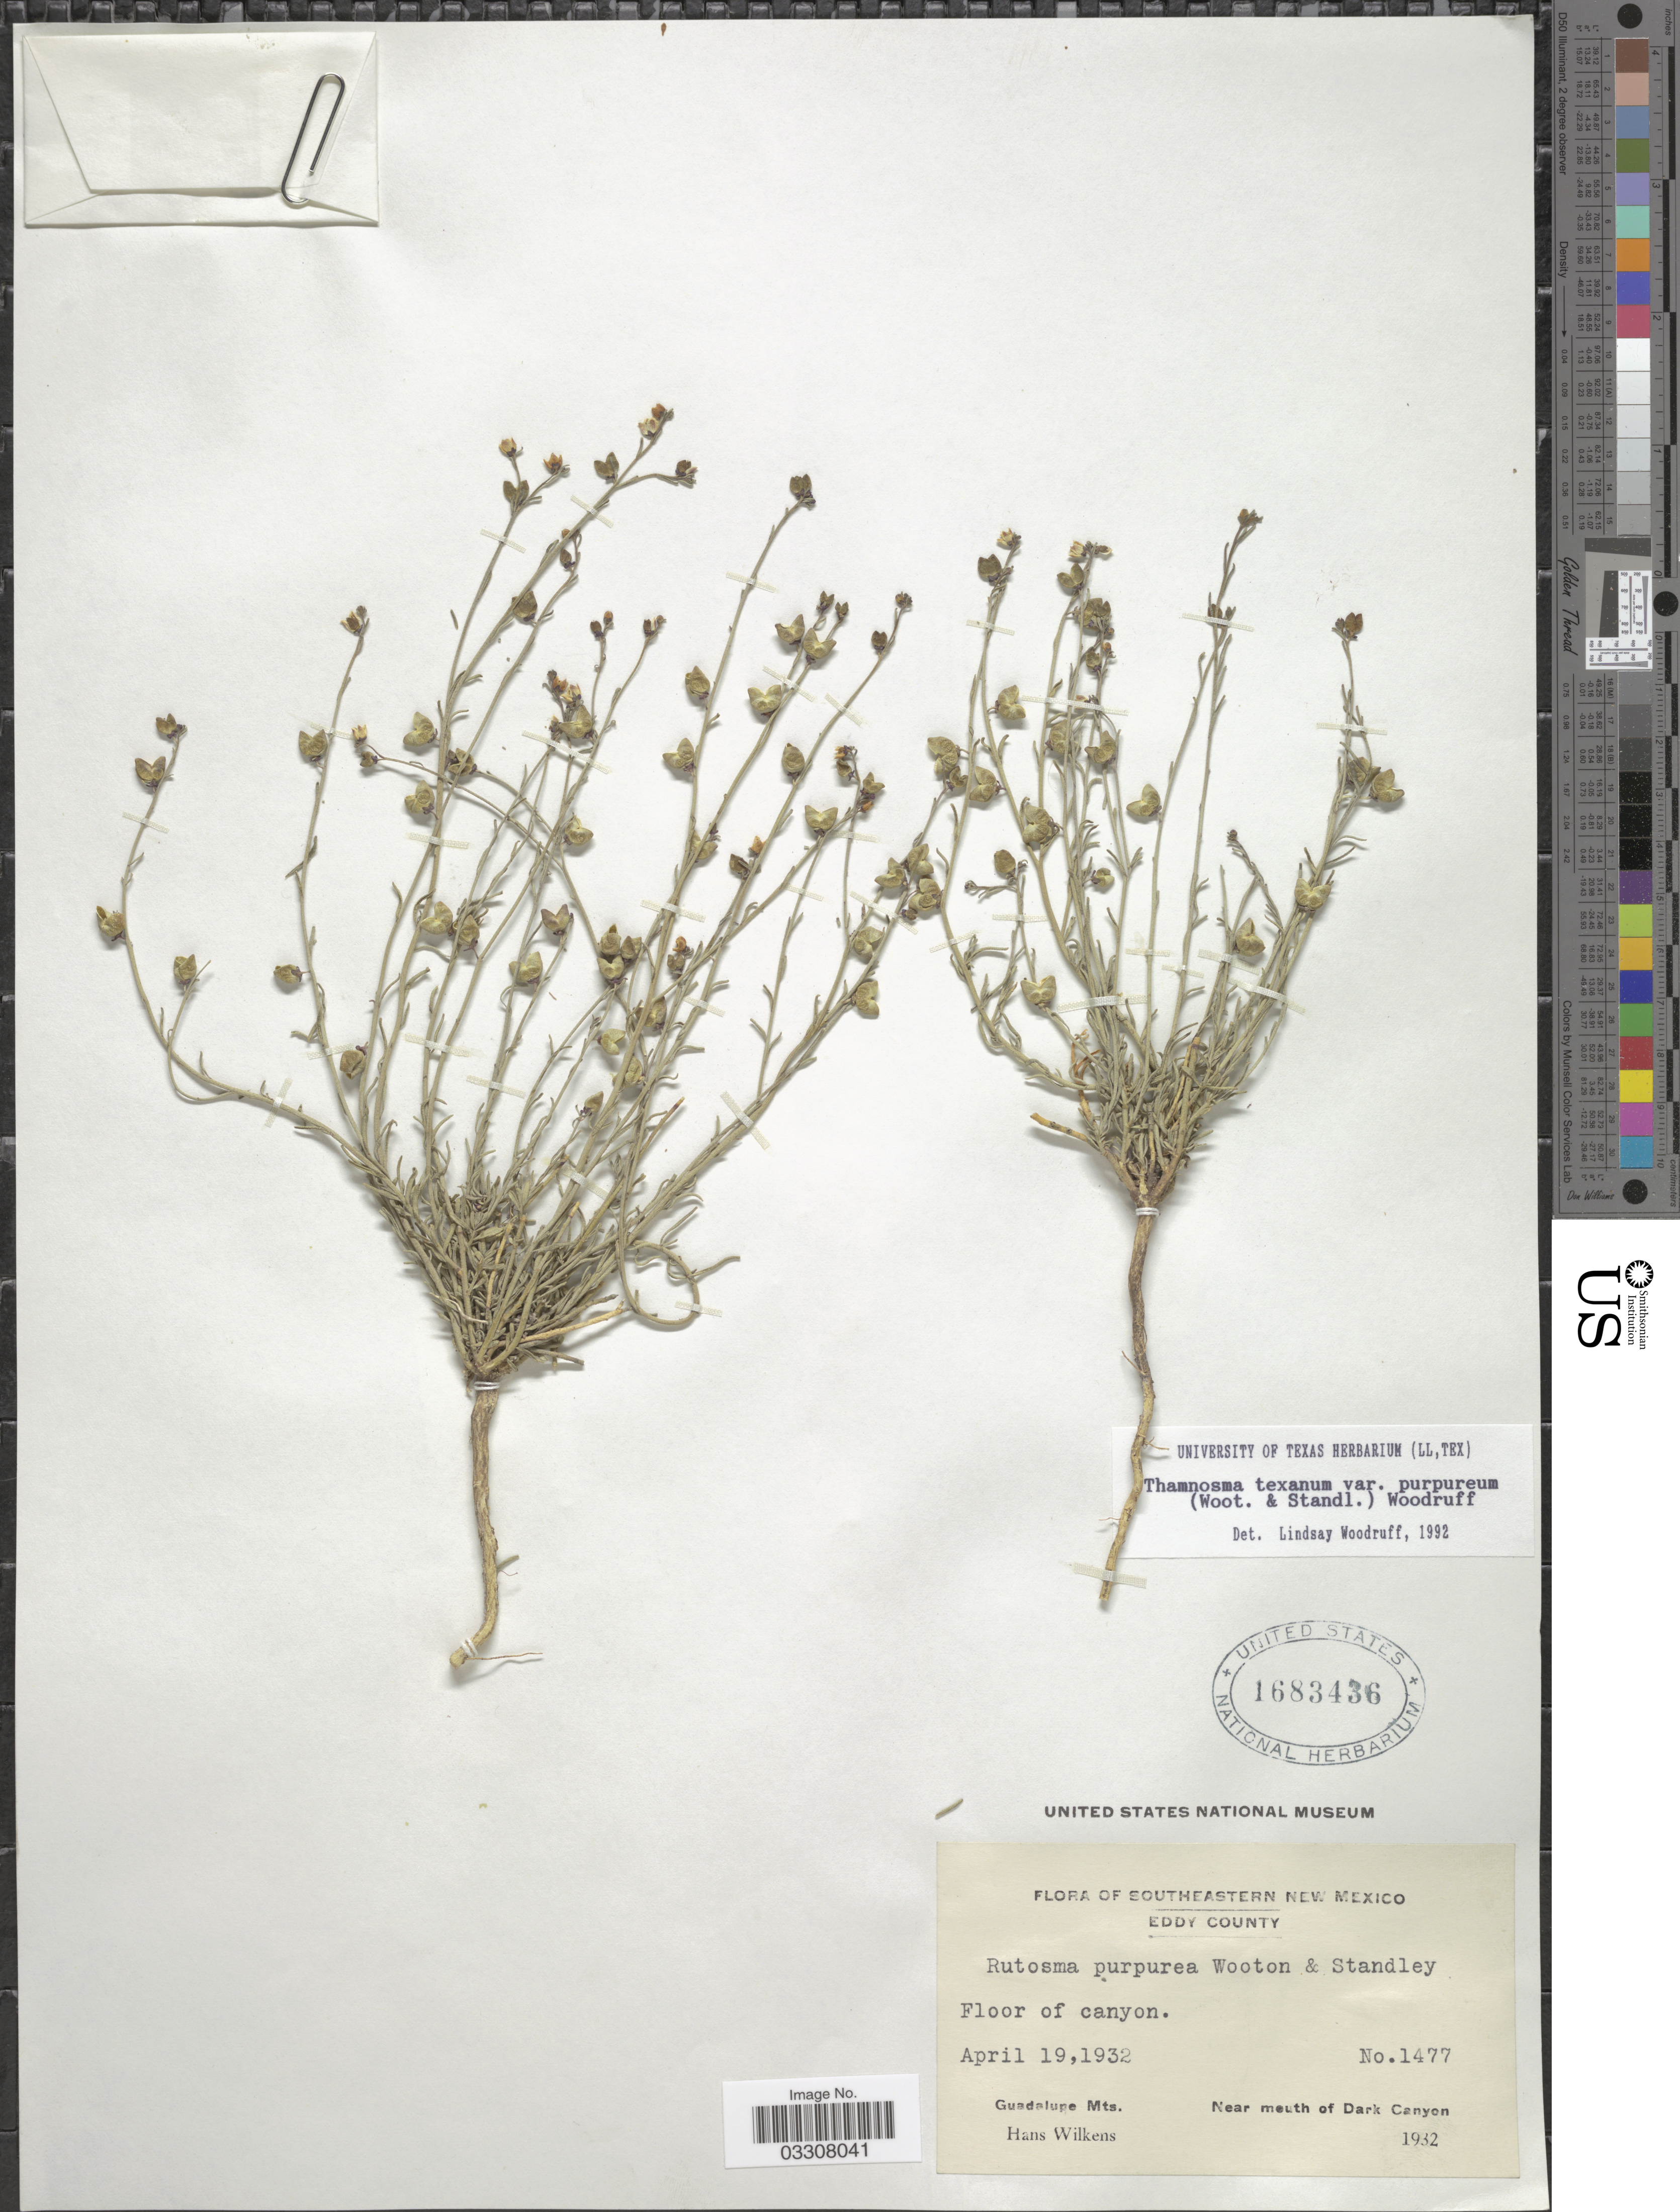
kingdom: Plantae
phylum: Tracheophyta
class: Magnoliopsida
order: Sapindales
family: Rutaceae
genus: Thamnosma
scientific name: Thamnosma texana var. purpurea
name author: (Wooton & Standl.) Woodruff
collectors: H. Wilkens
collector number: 1477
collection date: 1932-04-19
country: United States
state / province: New Mexico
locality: Southeastern New Mexico. Eddy County. Floor of canyon. Guadalupe Mts. Near mouth of Dark Canyon.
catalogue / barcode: US 1683436